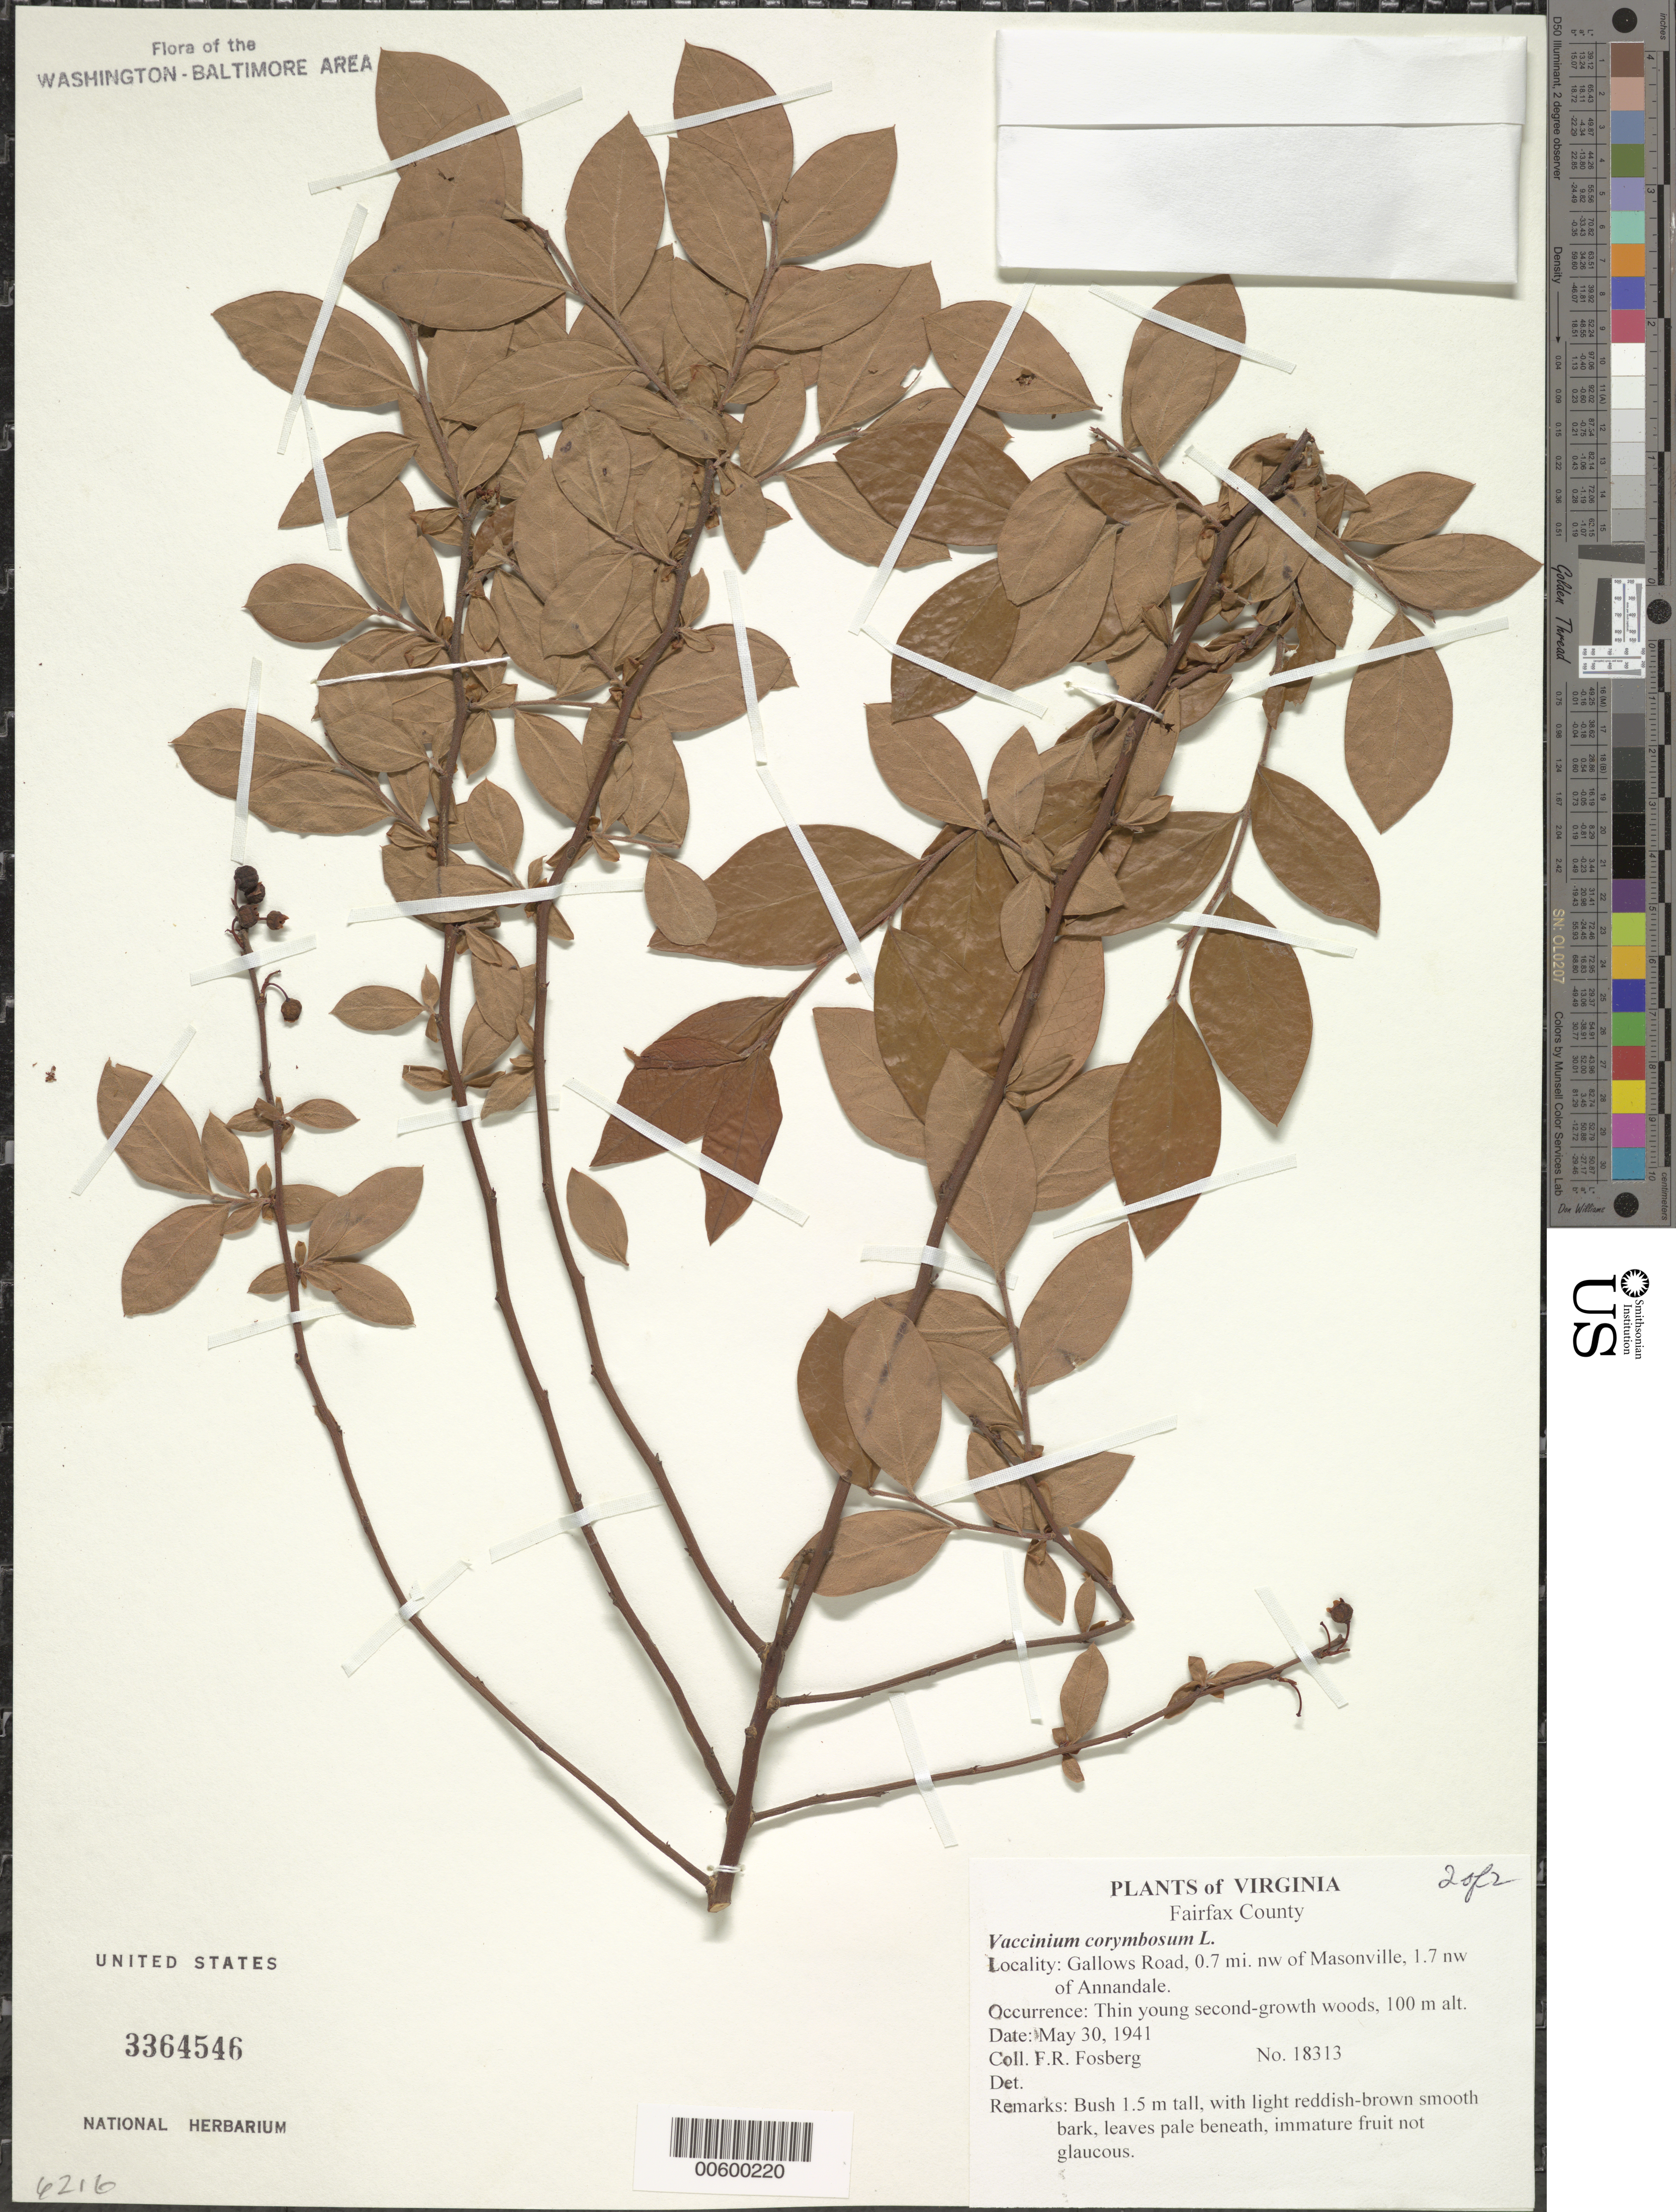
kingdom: Plantae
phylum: Tracheophyta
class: Magnoliopsida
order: Ericales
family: Ericaceae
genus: Vaccinium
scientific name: Vaccinium corymbosum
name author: L.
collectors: F. R. Fosberg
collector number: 18313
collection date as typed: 30 May 1941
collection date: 1941-05-30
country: United States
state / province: Virginia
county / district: Fairfax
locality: Gallows Road, 0.7 mi. NW of Masonville, 1.7 NW of Annandale.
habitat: Thin young second-growth woods, 100 m alt.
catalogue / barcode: US 3364546